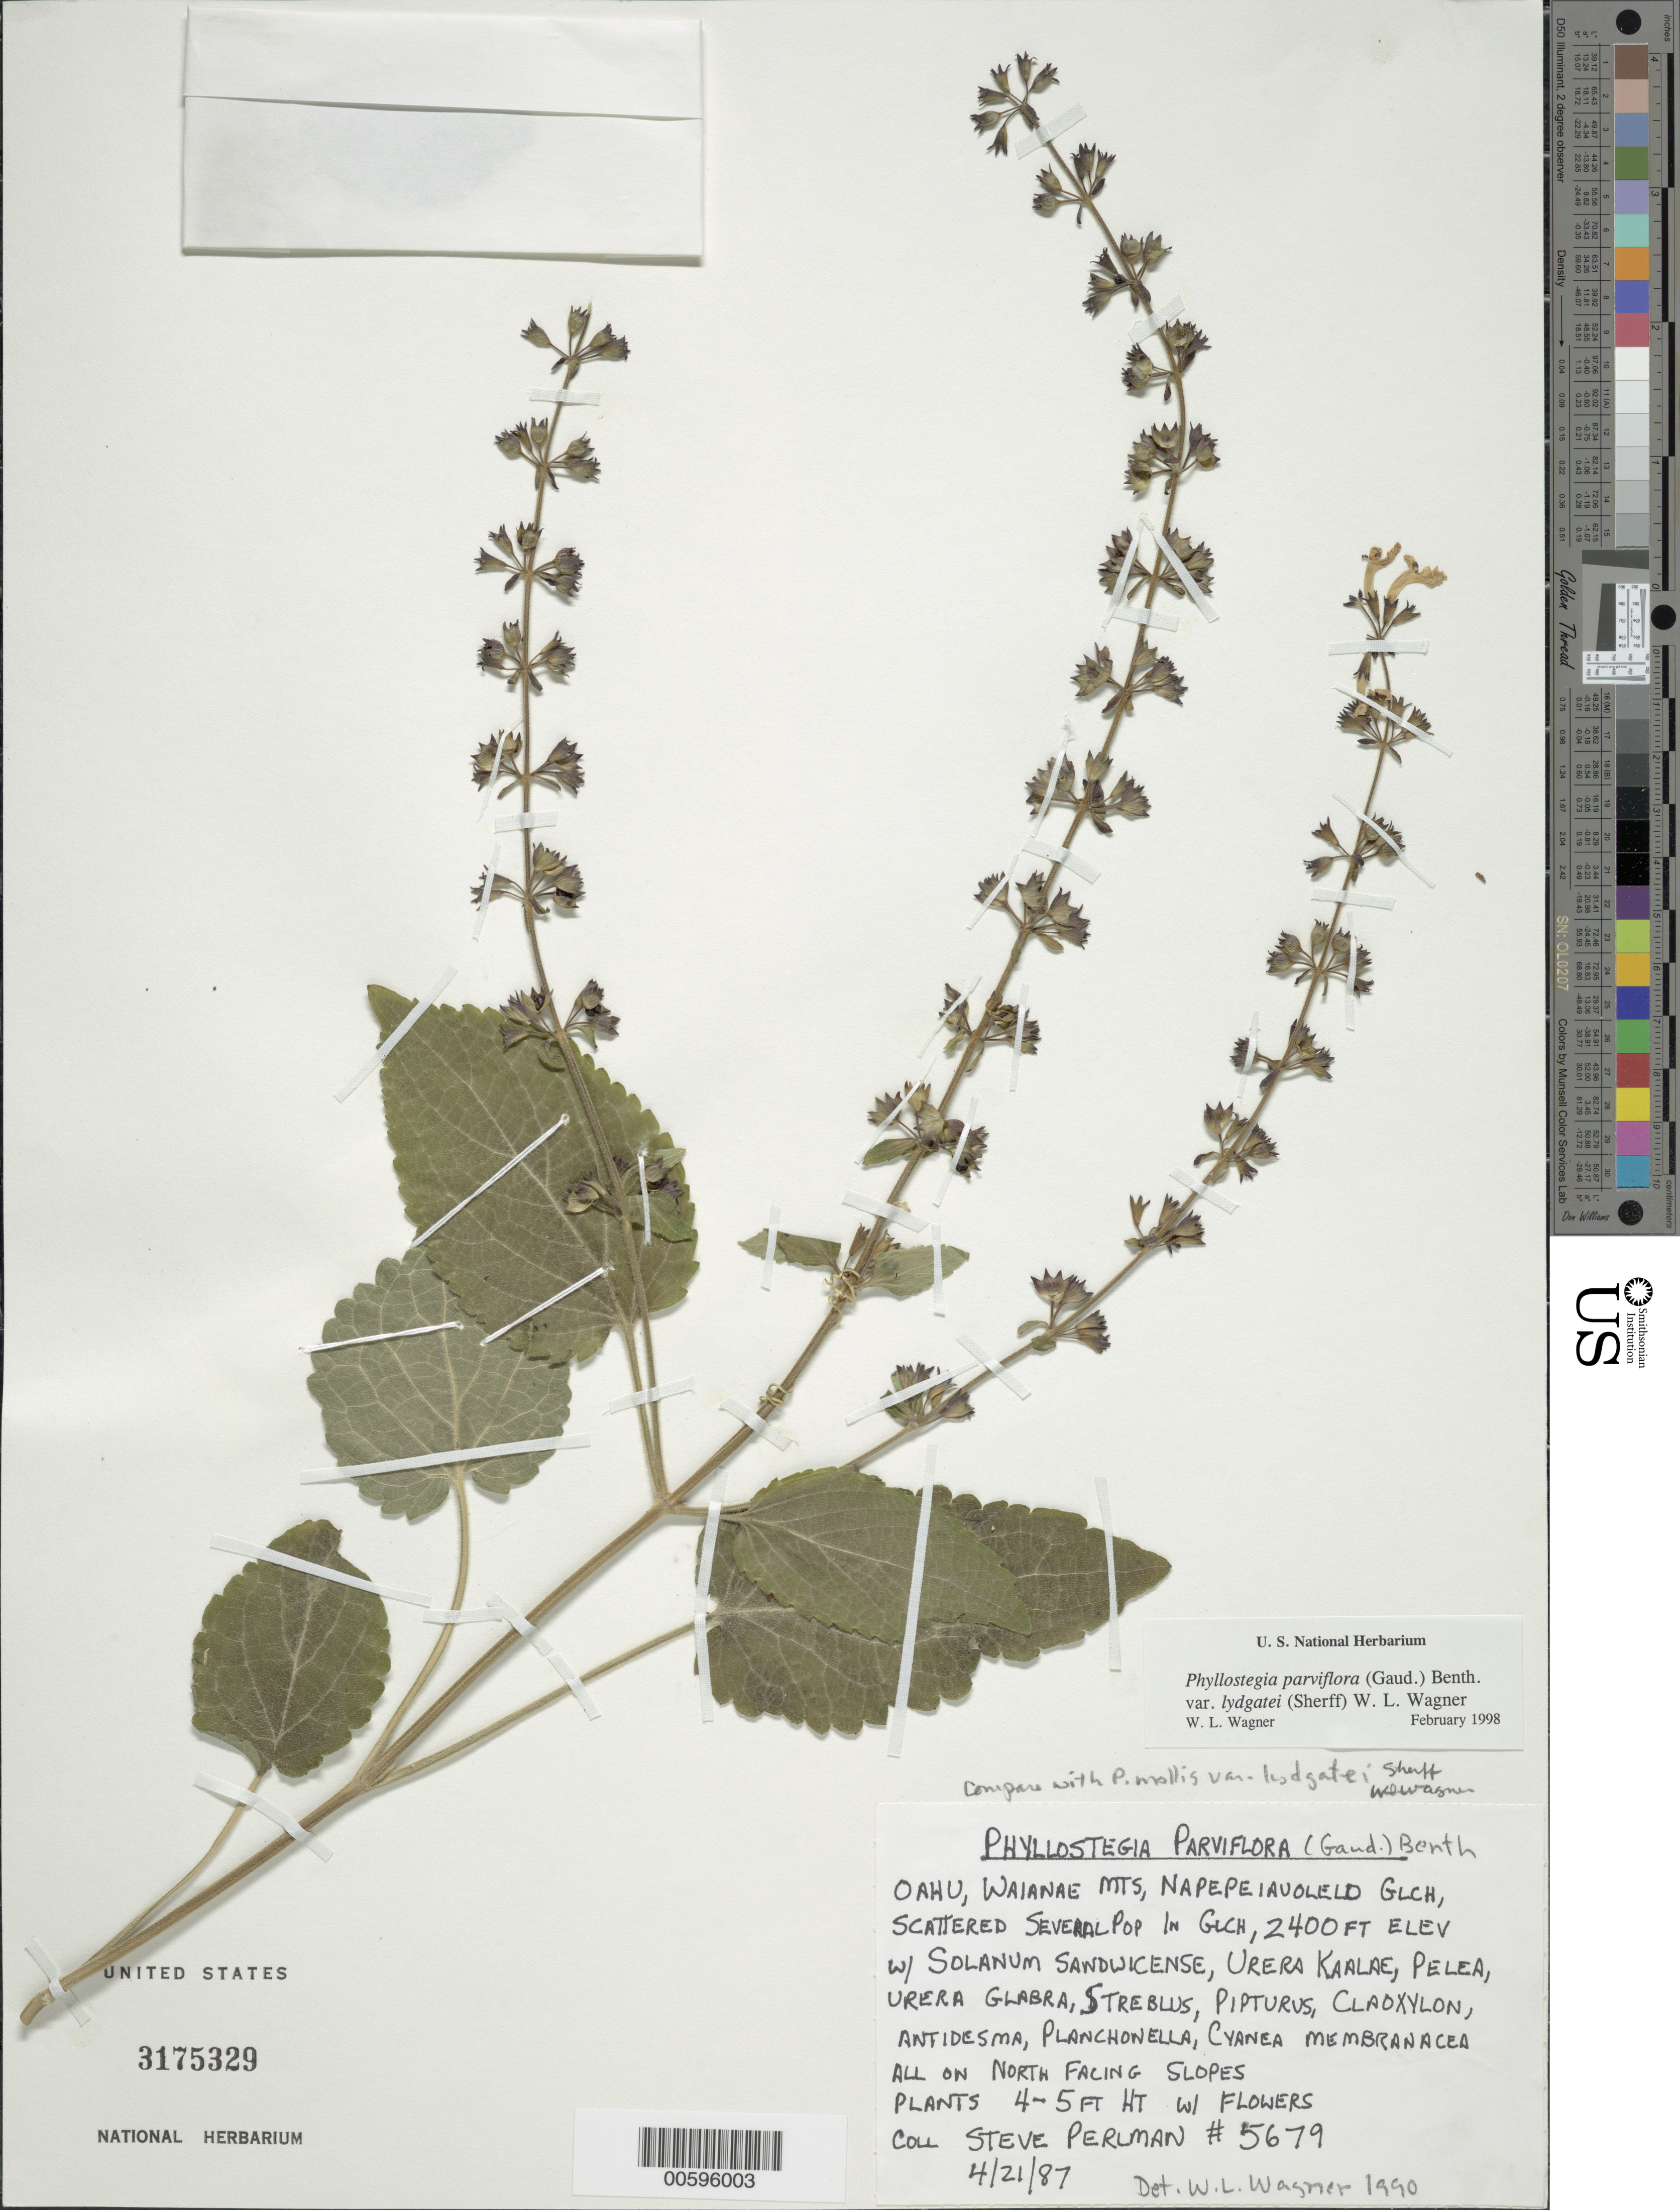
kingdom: Plantae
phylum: Tracheophyta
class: Magnoliopsida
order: Lamiales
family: Lamiaceae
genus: Phyllostegia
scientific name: Phyllostegia parviflora var. lydgatei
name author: (Gaudich.) Benth.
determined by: Wagner, W. L., (BOT), Smithsonian Institution - National Museum of Natural History (UNITED STATES)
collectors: S. P. Perlman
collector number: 5679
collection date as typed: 21 Apr 1987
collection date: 1987-04-21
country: United States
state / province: Hawaii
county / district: Honolulu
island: Oahu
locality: Waianae Mts, Napepeiavolelo Glch. N facing slopes.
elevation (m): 732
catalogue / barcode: US 3175329